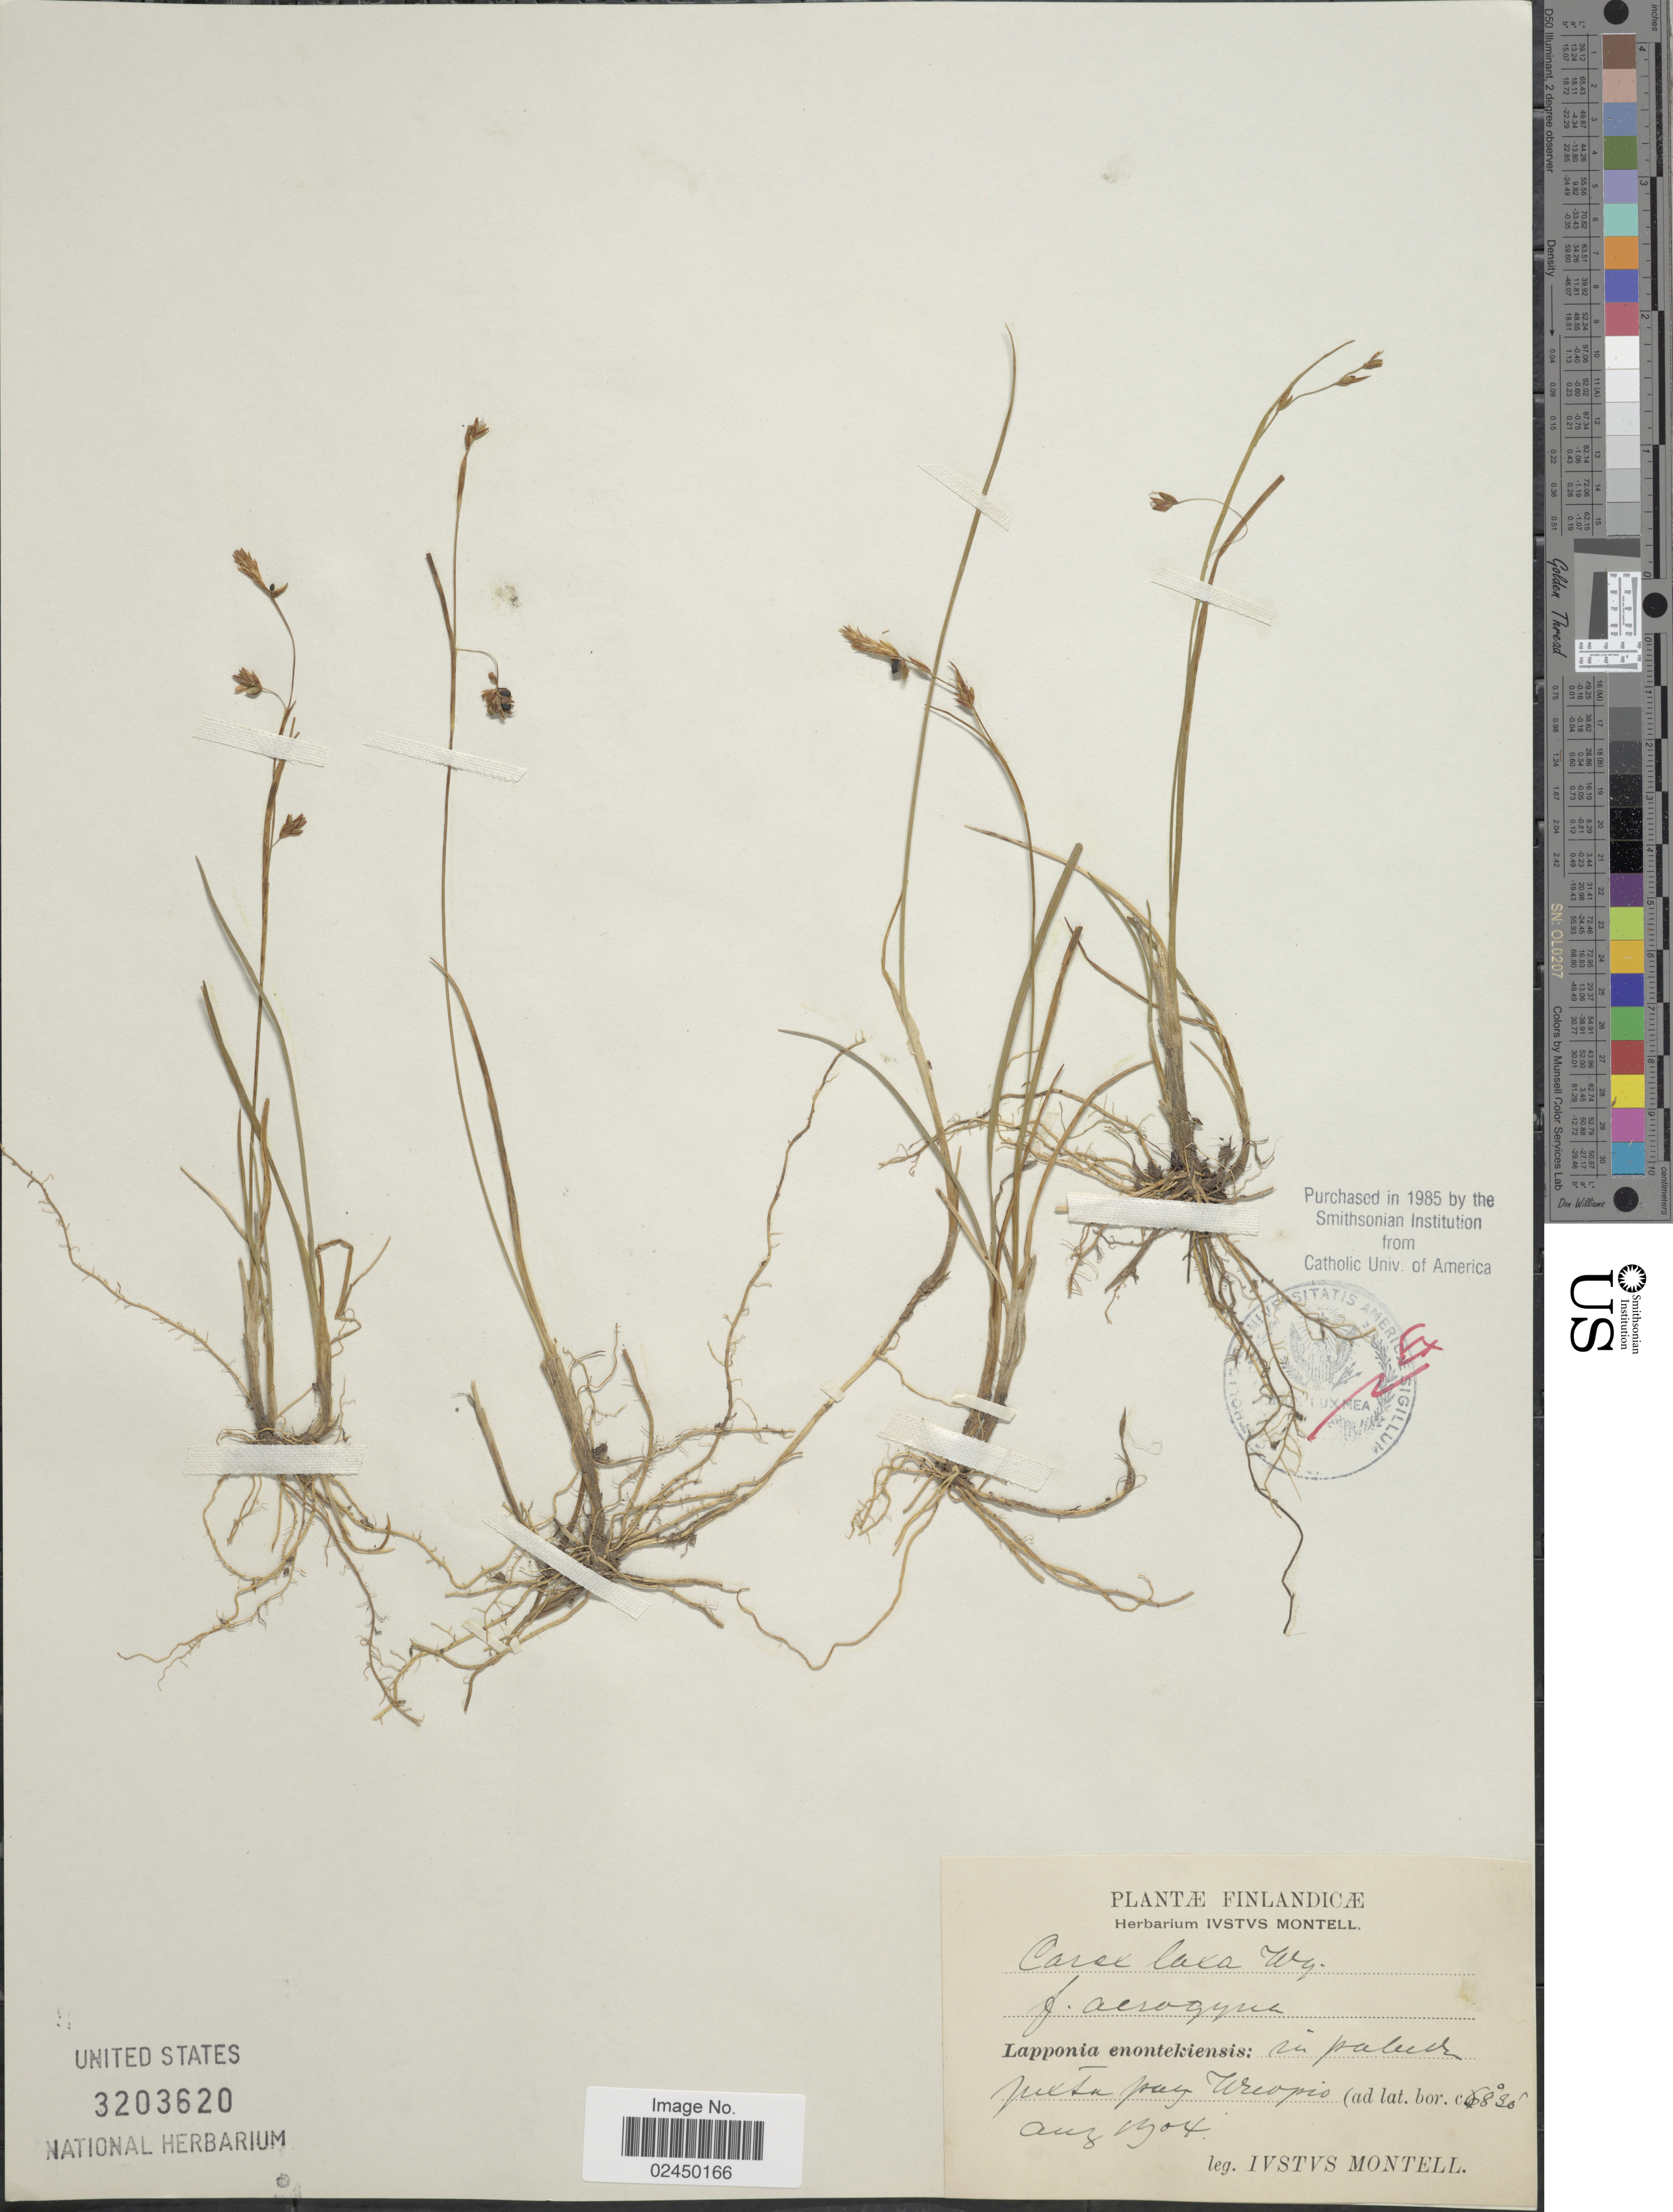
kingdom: Plantae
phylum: Tracheophyta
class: Liliopsida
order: Poales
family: Cyperaceae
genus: Carex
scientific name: Carex laxa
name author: Wahlenb.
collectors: I. Montell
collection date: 1904-08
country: Finland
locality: Lapponia enontekiensis: in palude juxta pag Urcopio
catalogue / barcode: US 3203620